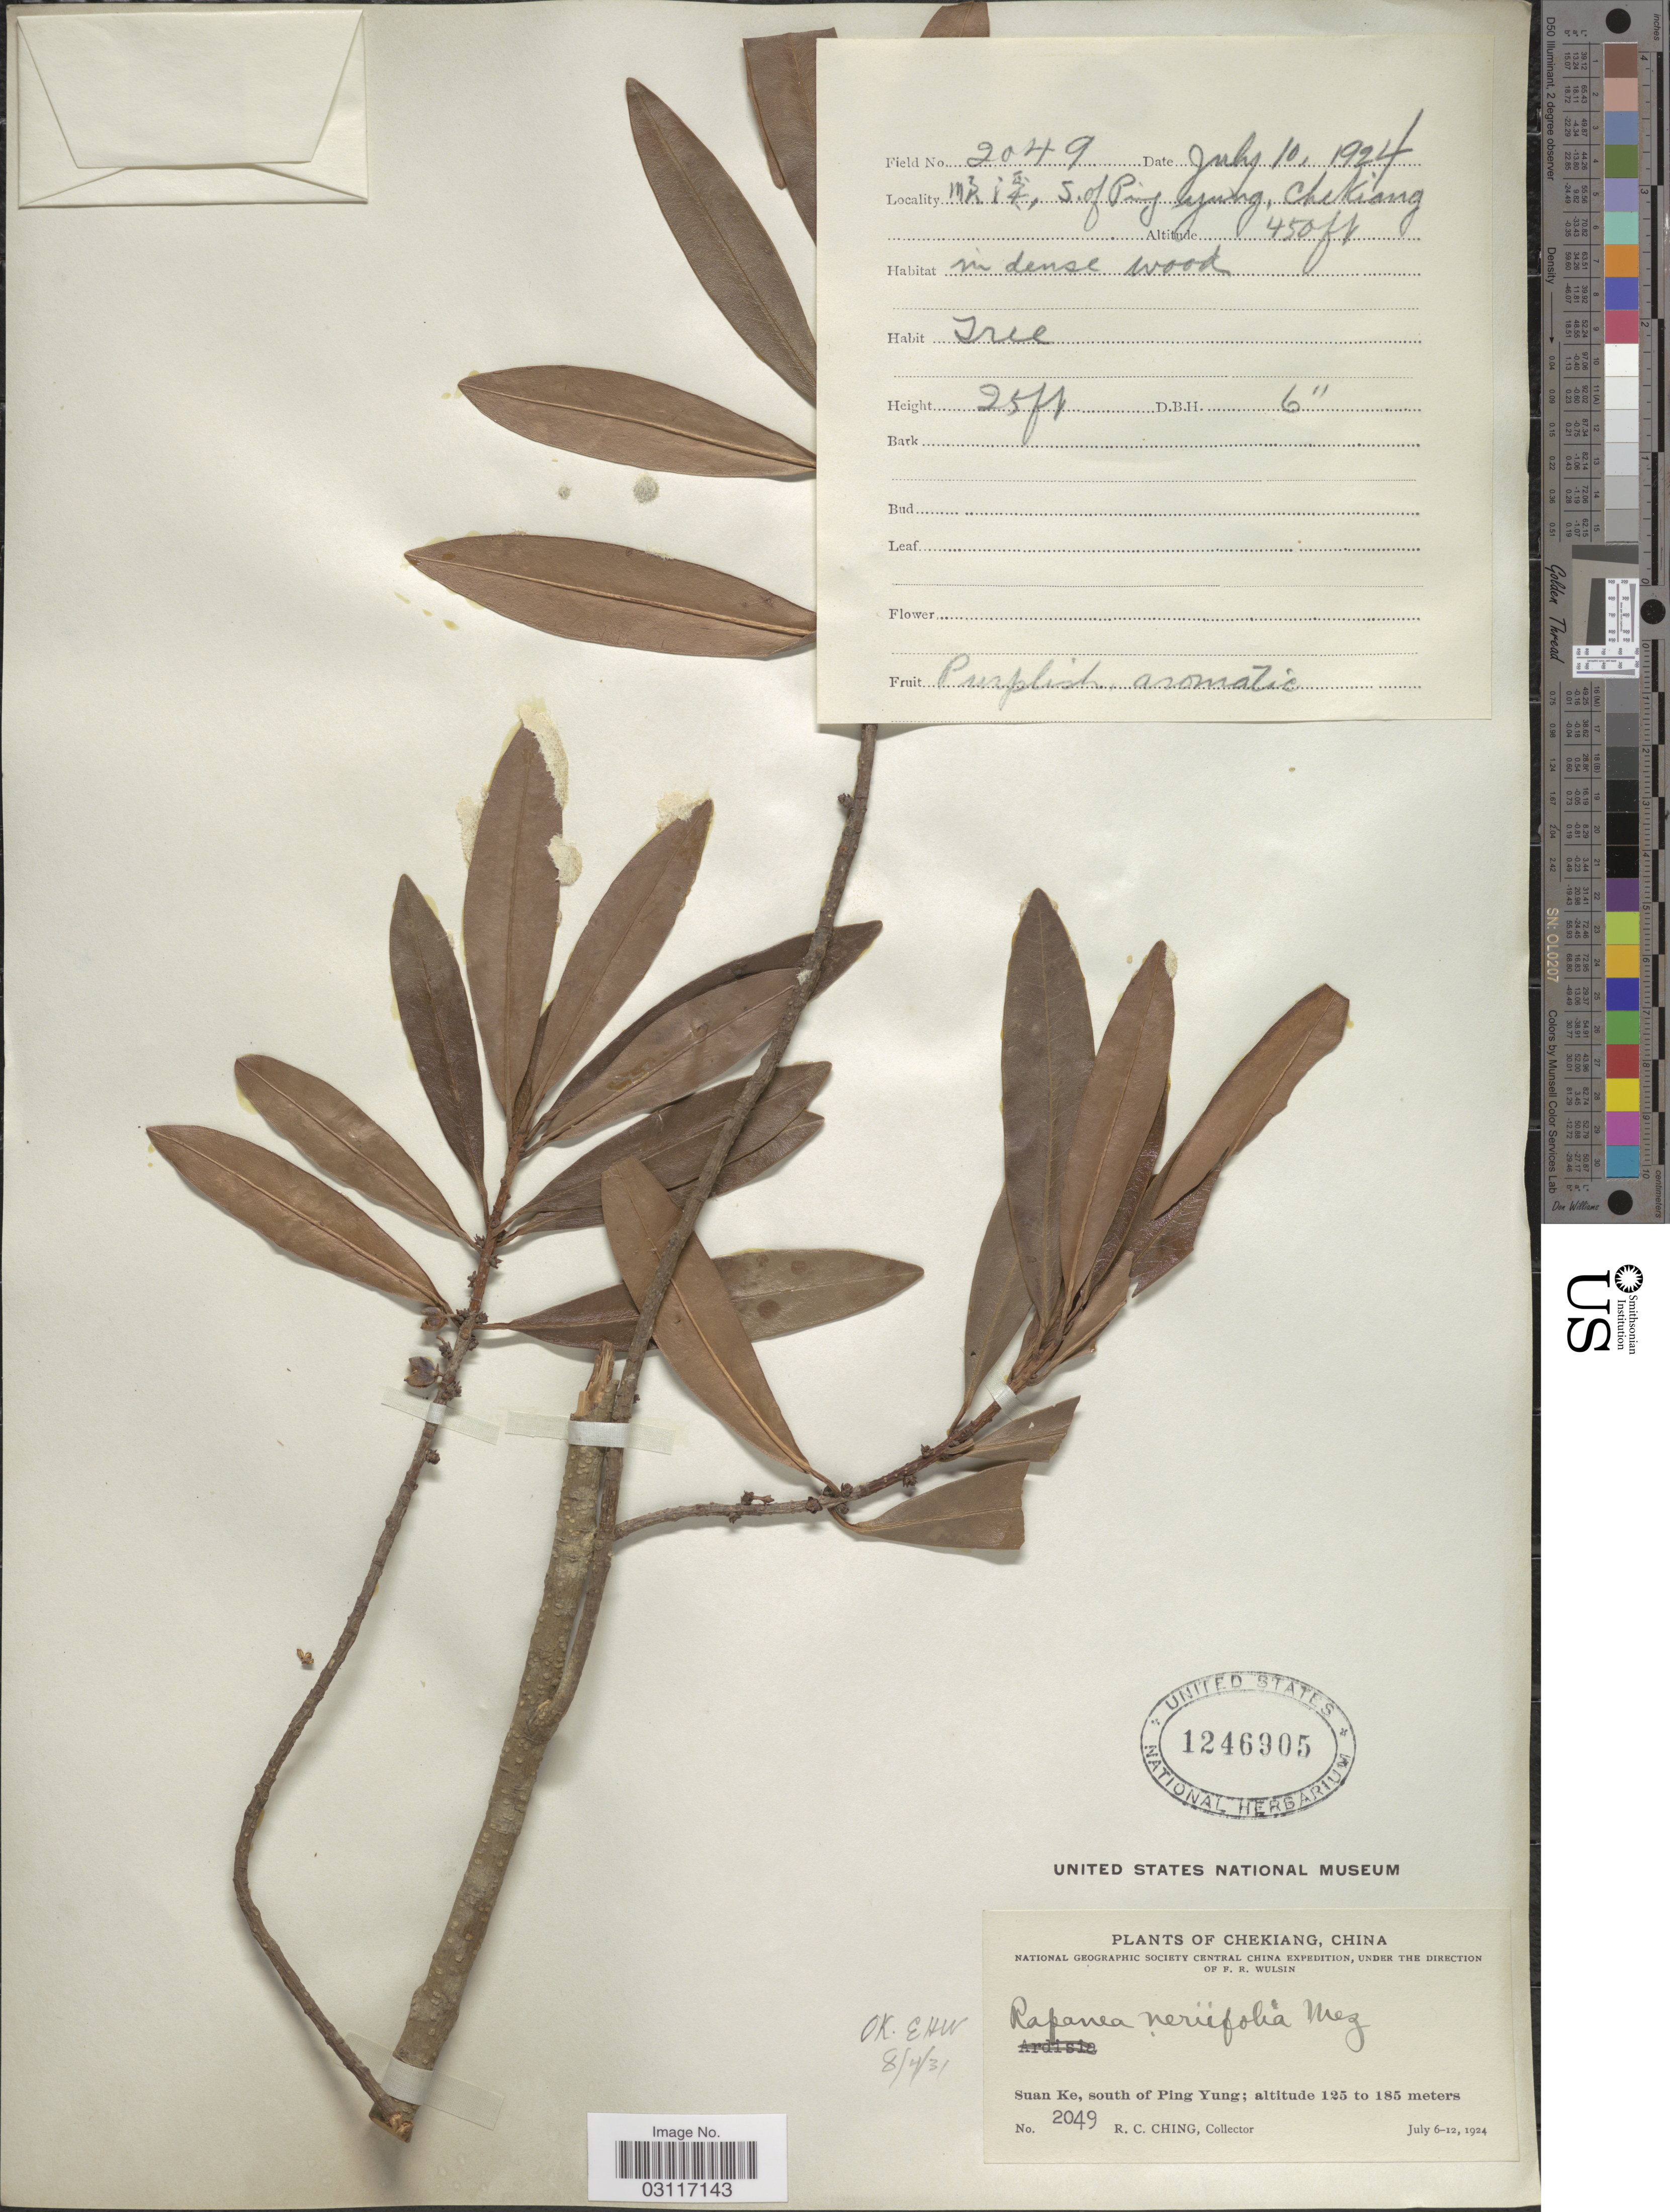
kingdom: Plantae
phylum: Tracheophyta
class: Magnoliopsida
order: Ericales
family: Primulaceae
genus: Myrsine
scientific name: Myrsine seguinii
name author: H. Lév.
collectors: R. C. Ching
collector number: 2049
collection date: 1924-07-10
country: China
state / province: Zhejiang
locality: Suan Ke, south of Ping Yung.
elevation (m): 137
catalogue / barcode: US 1246905